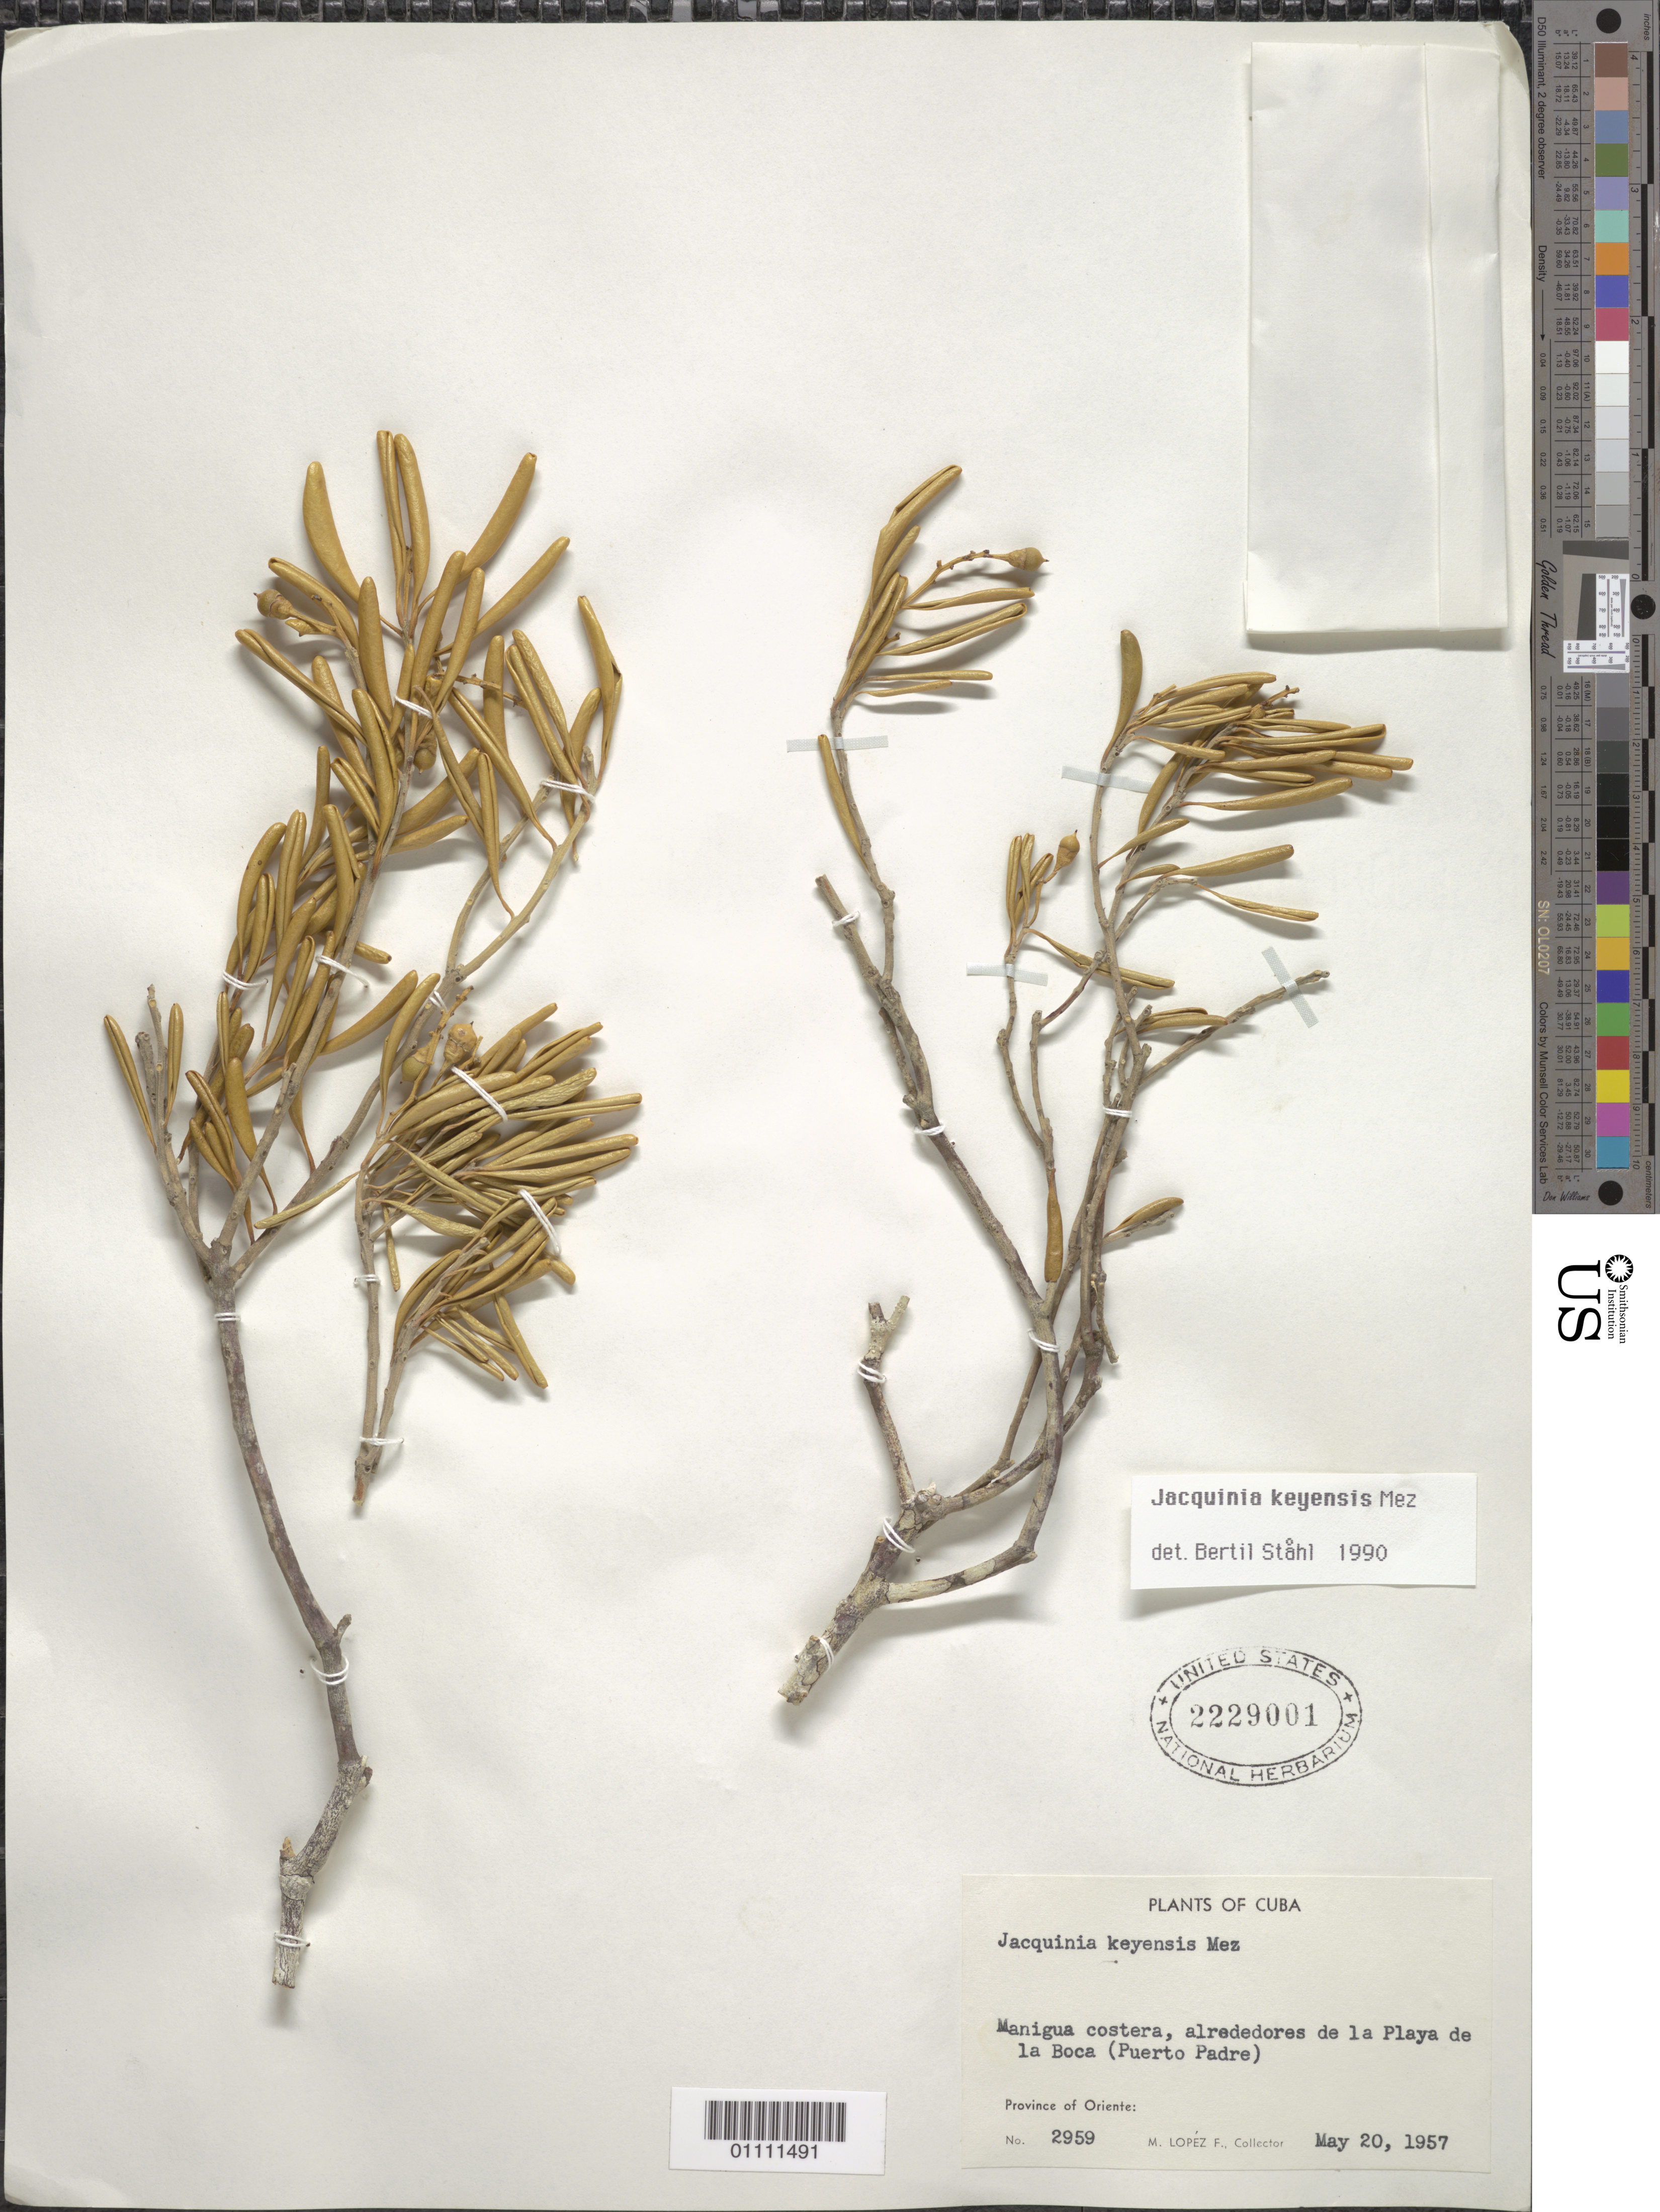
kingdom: Plantae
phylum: Tracheophyta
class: Magnoliopsida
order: Ericales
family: Primulaceae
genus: Jacquinia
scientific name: Jacquinia keyensis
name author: Mez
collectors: M. López Figueiras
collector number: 2959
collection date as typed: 20 May 1957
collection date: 1957-05-20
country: Cuba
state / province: Oriente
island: Cuba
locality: Manigua costera, aldrededores de la Playa de la Boca, Puerto Padre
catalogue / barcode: US 2229001